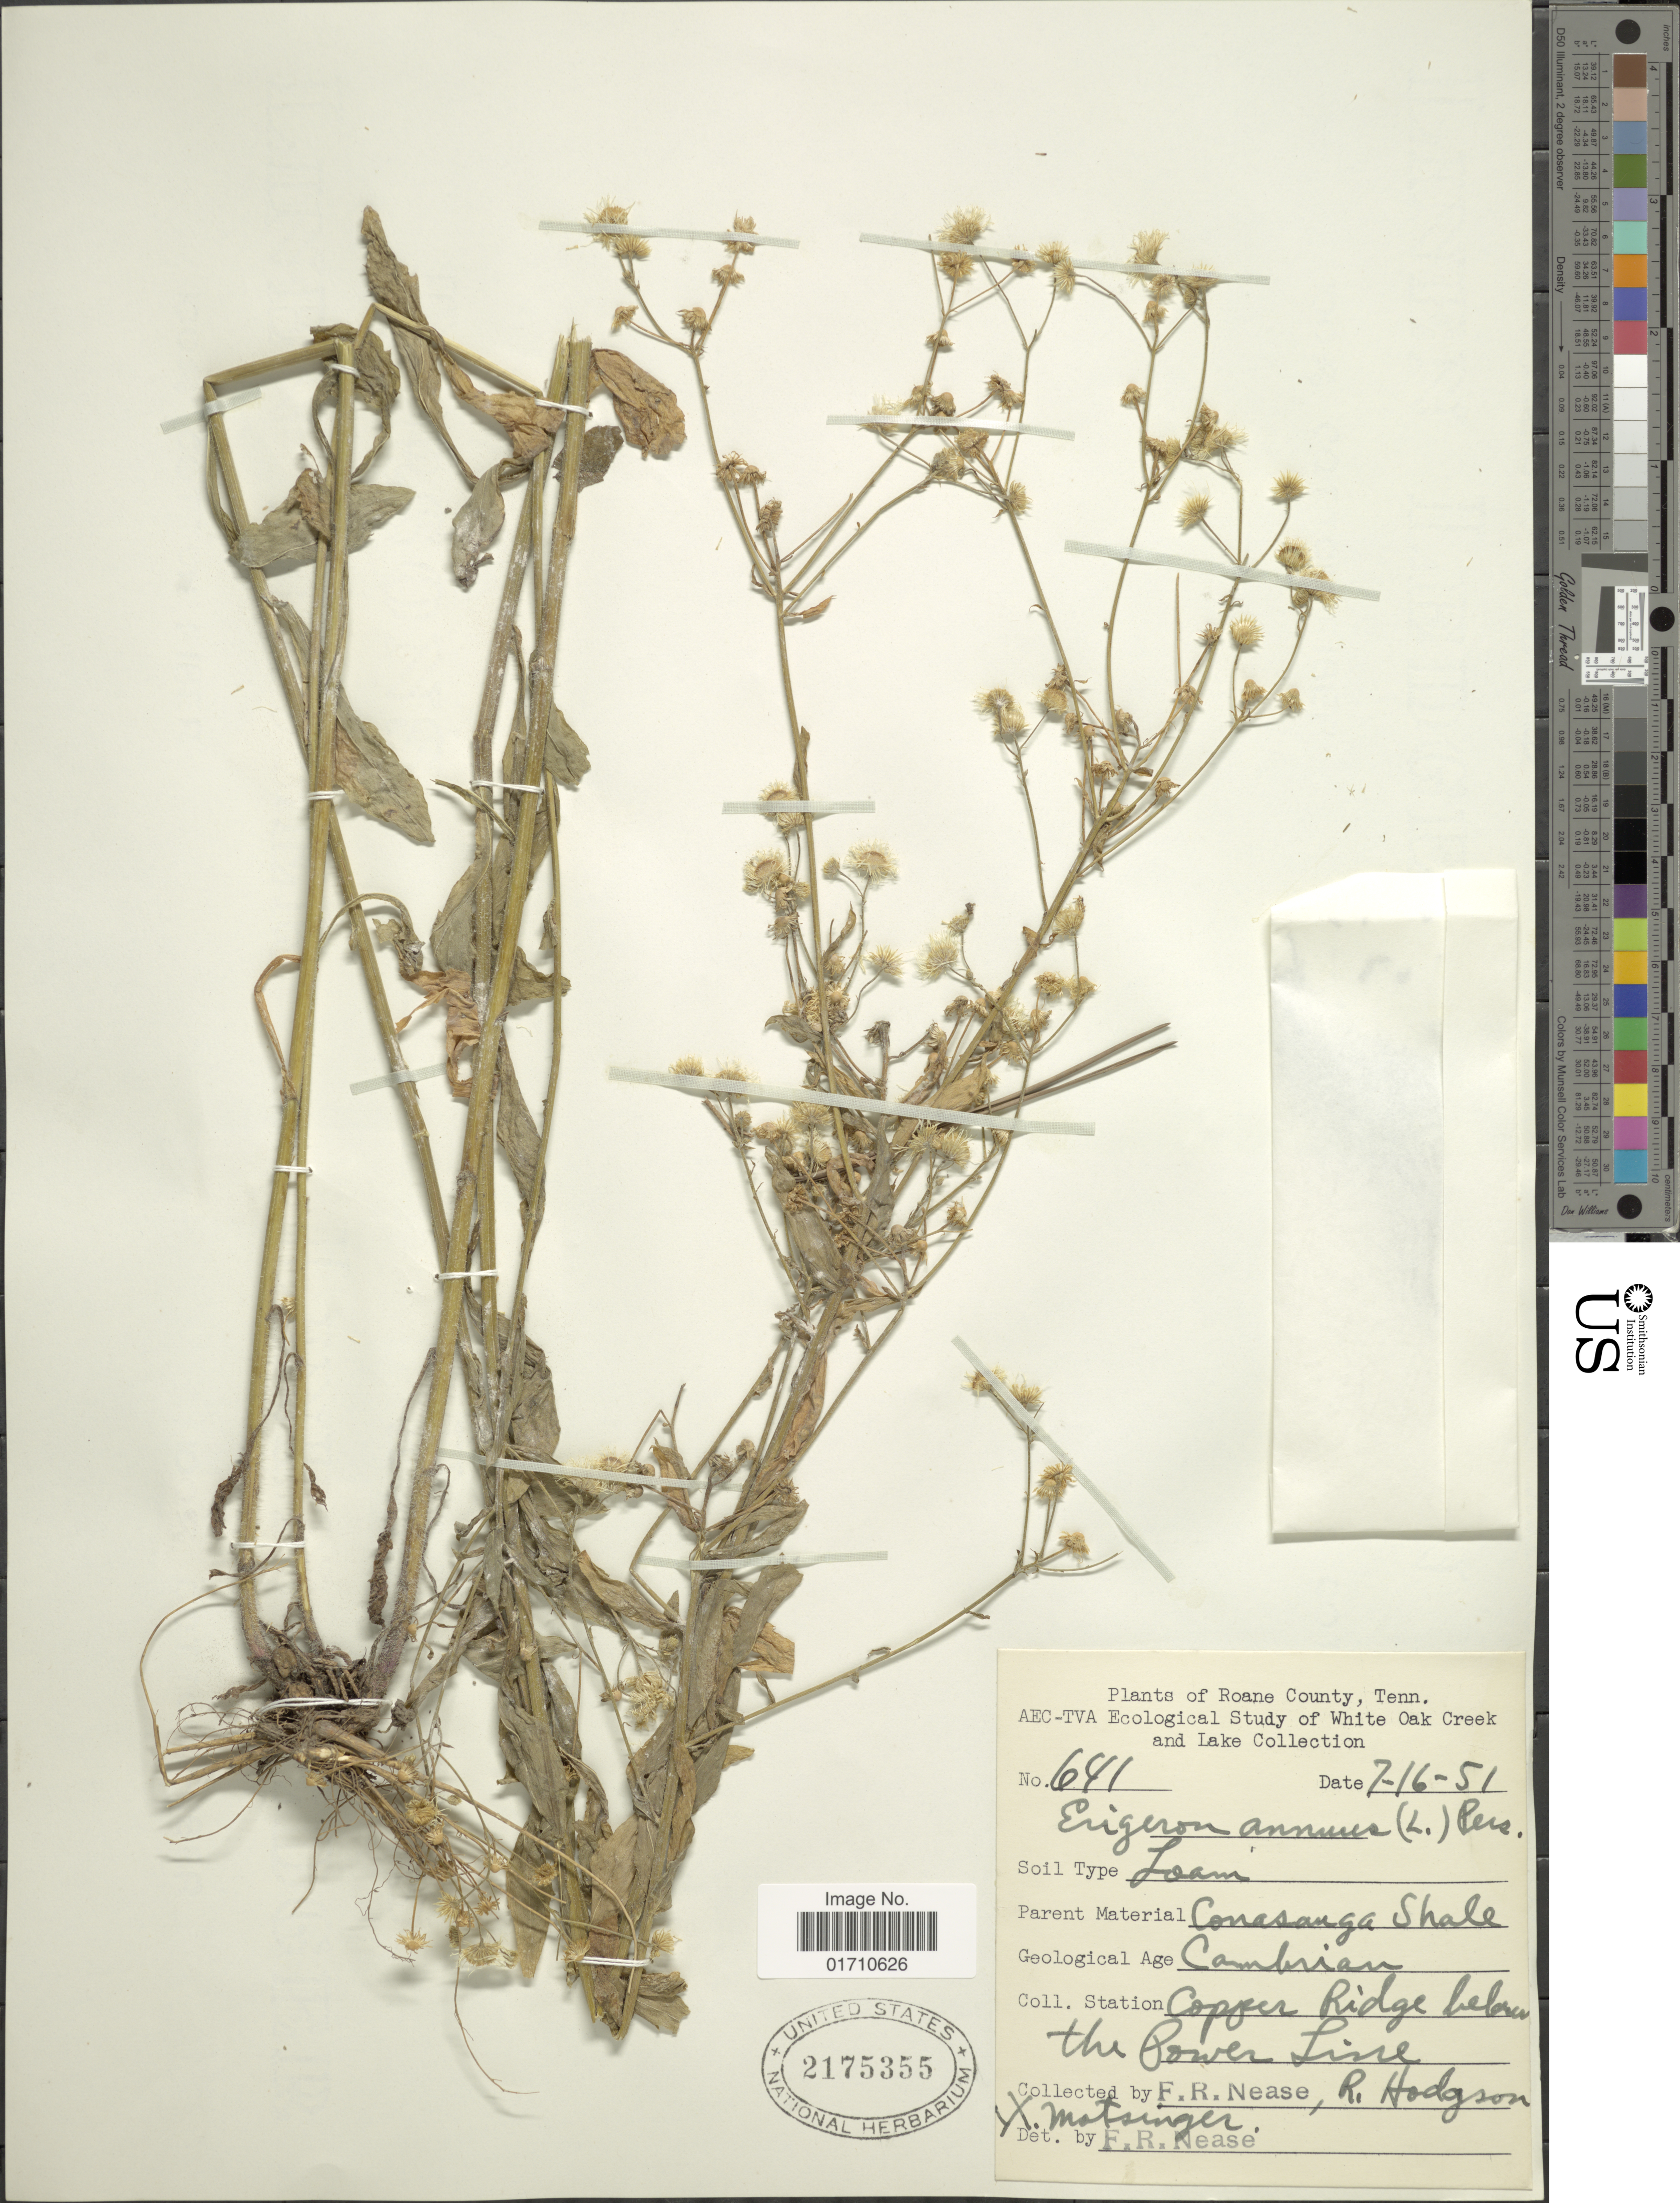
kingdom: Plantae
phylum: Tracheophyta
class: Magnoliopsida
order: Asterales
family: Asteraceae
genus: Erigeron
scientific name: Erigeron annuus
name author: (L.) Pers.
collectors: F. Nease, R. Hodgson & X. Motsinger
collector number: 641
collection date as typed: Transcribed d/m/y: 16/7/51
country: United States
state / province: Tennessee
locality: Roane County, AEX-Tva Ecological Study of White Oak Creek and Lake Collection, Copper Ridge below the Power line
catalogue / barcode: US 2175355